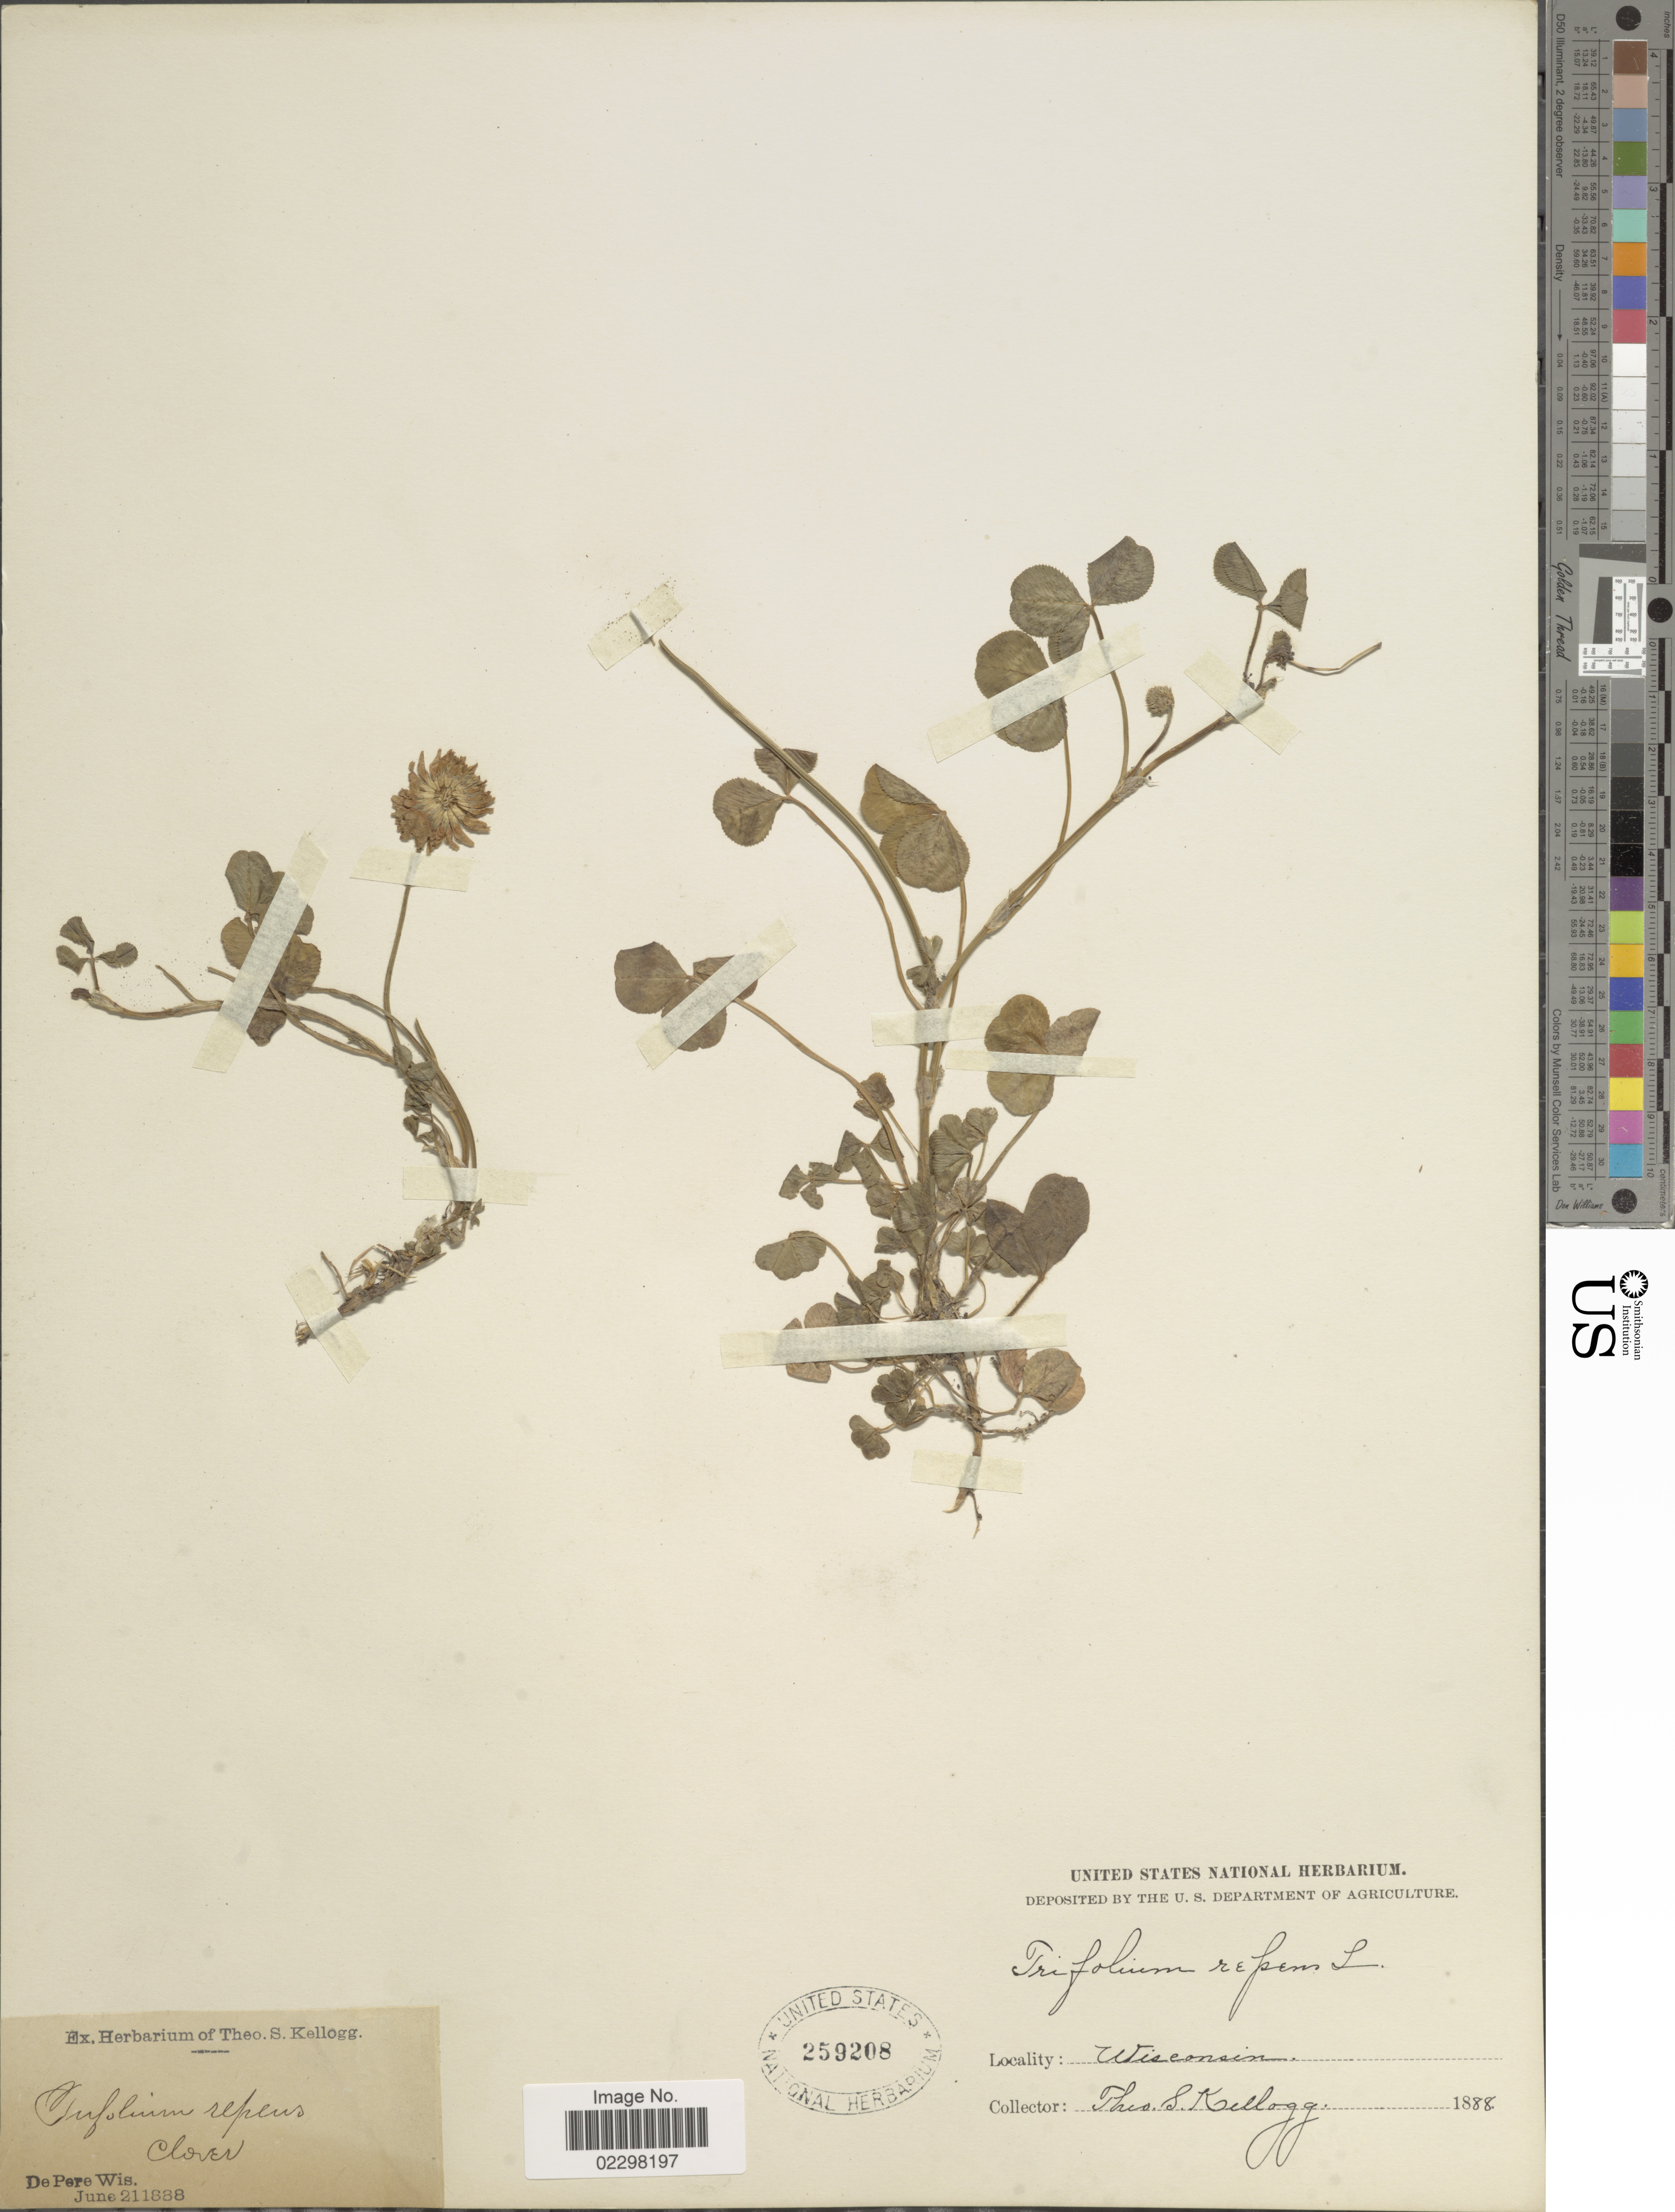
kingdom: Plantae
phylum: Tracheophyta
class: Magnoliopsida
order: Fabales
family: Fabaceae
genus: Trifolium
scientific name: Trifolium repens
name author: L.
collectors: T. S. Kellogg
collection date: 1888-06-21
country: United States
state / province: Wisconsin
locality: Clover, De Pere.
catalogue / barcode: US 259208